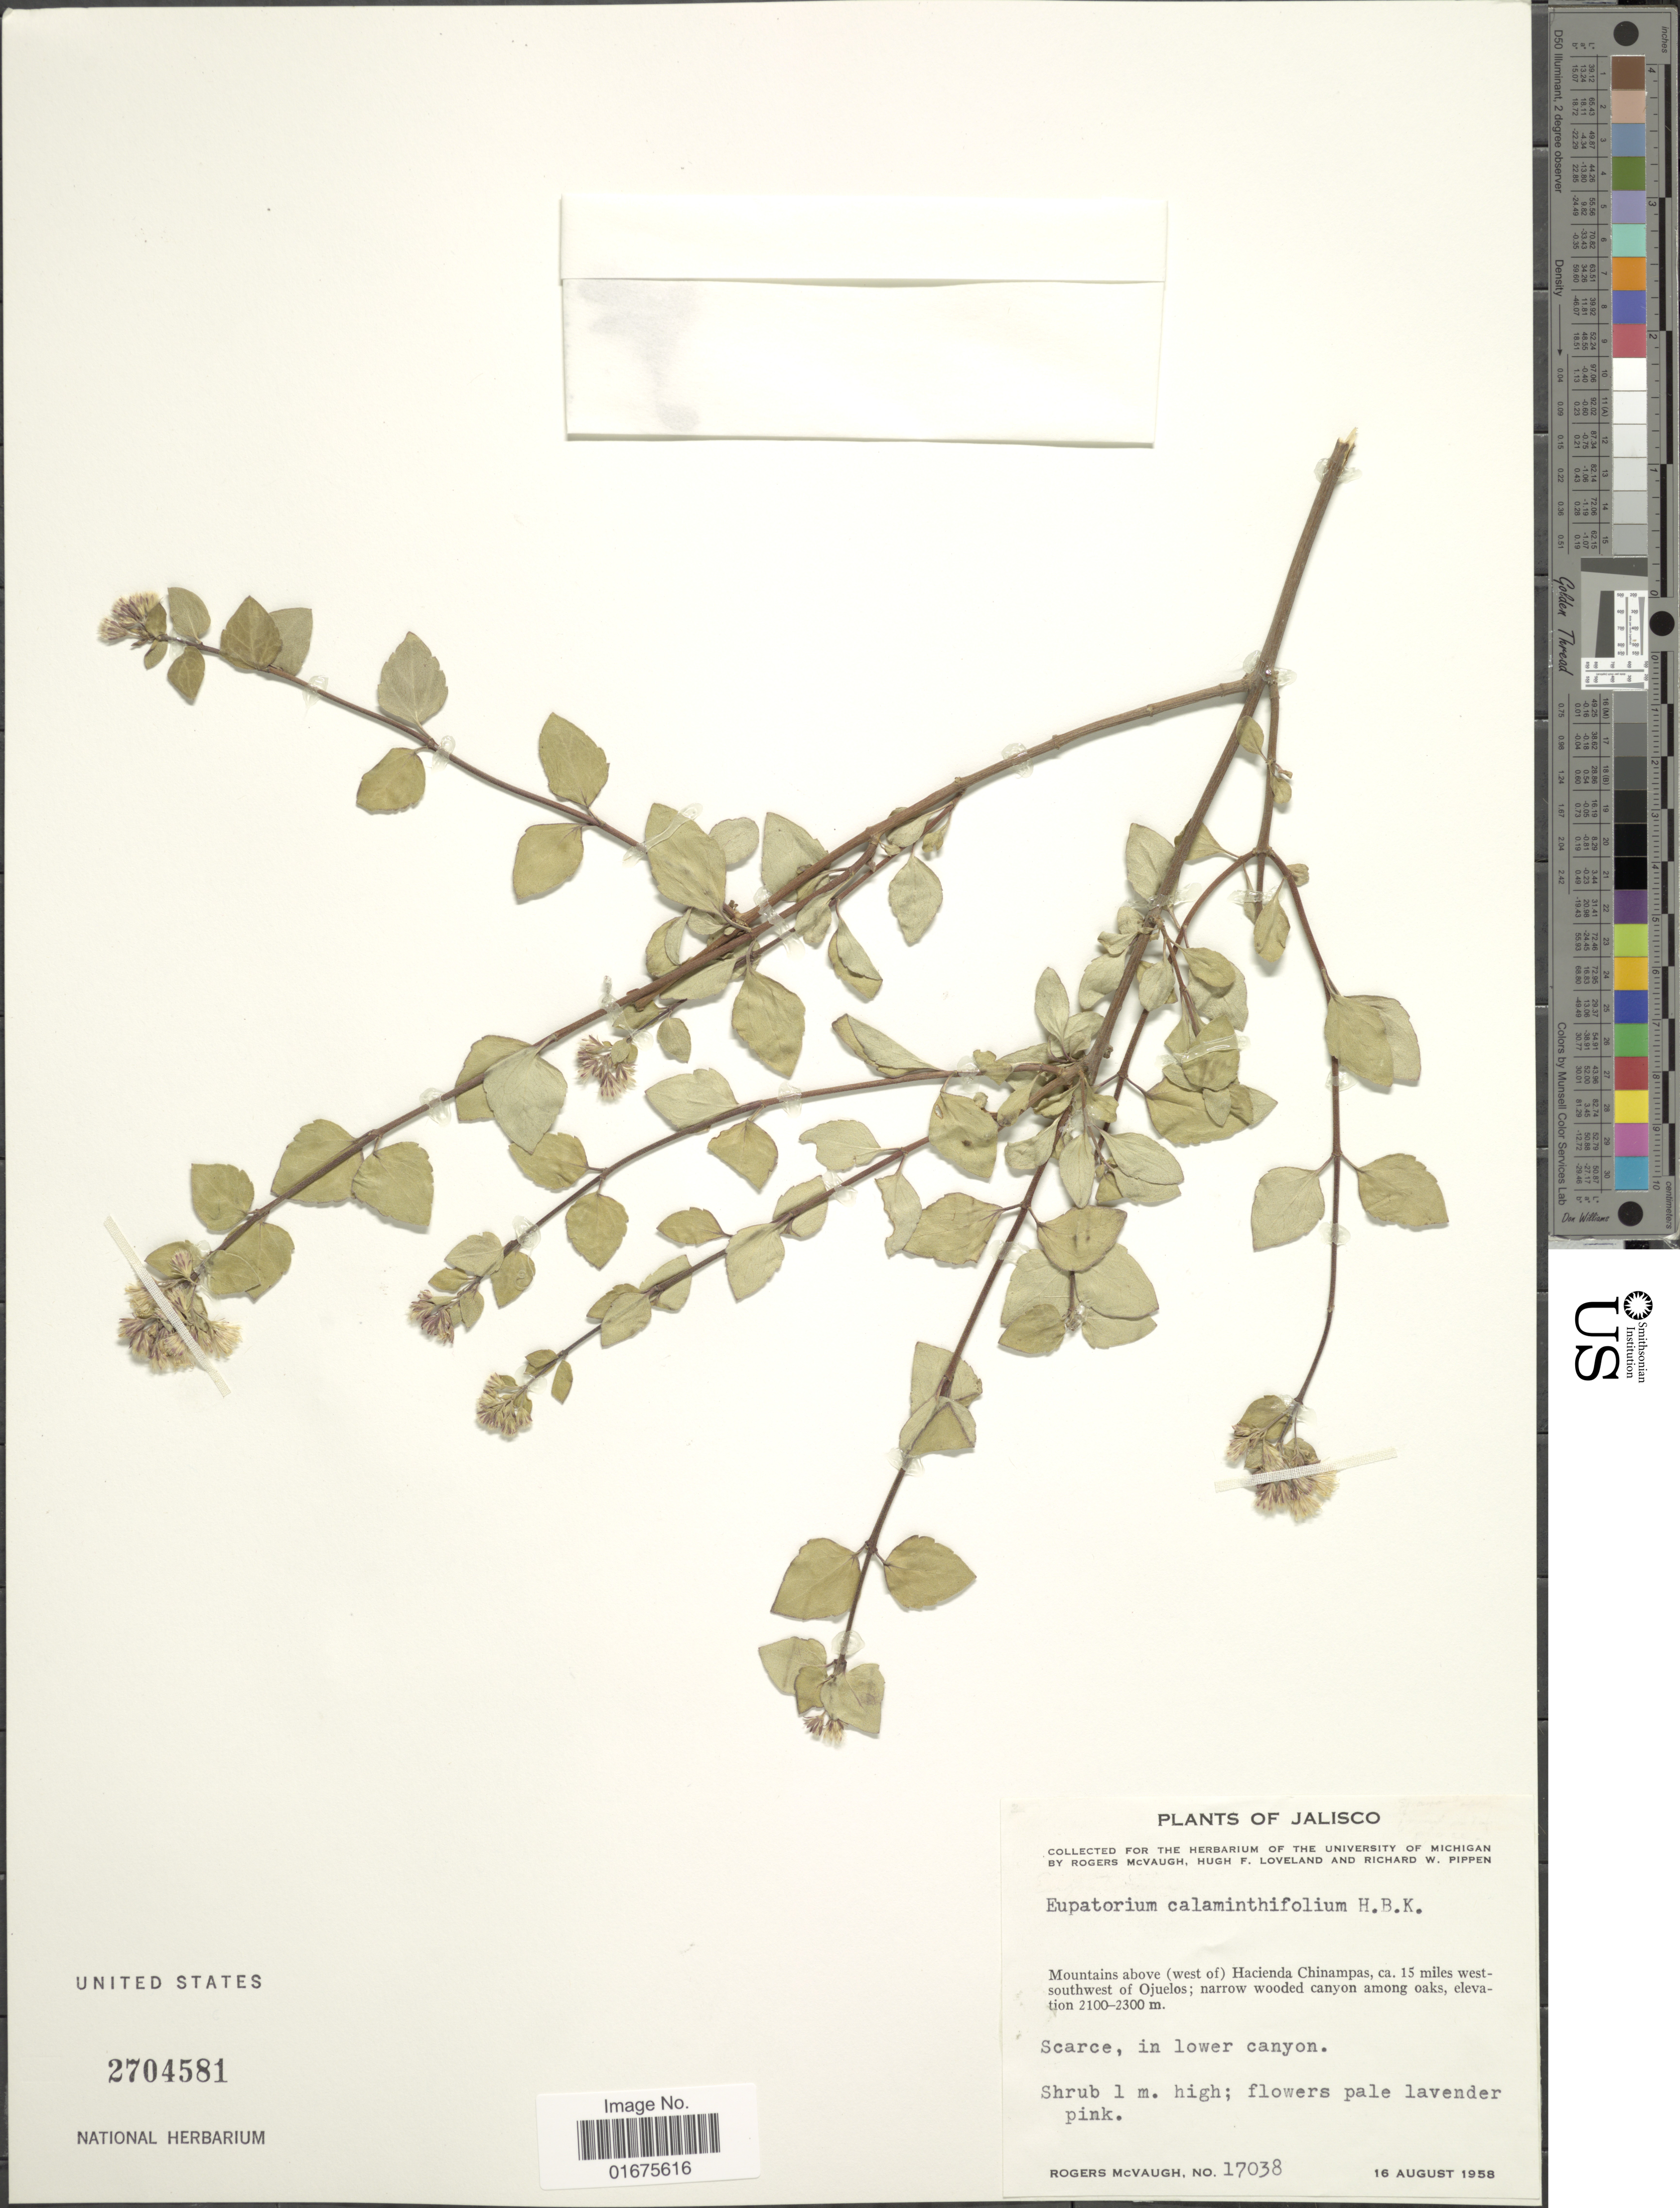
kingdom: Plantae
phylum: Tracheophyta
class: Magnoliopsida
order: Asterales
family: Asteraceae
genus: Ageratina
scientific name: Ageratina calaminthaefolia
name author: (Kunth) R.M. King & H. Rob.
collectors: R. McVaugh, H. Loveland & R. W. Pippen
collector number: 17038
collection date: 1958-08-16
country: Mexico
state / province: Jalisco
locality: Mountains above (west of) Hacienda Chinampas, ca. 15 miles west-southwest of Ojuelos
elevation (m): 2100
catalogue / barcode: US 2704581